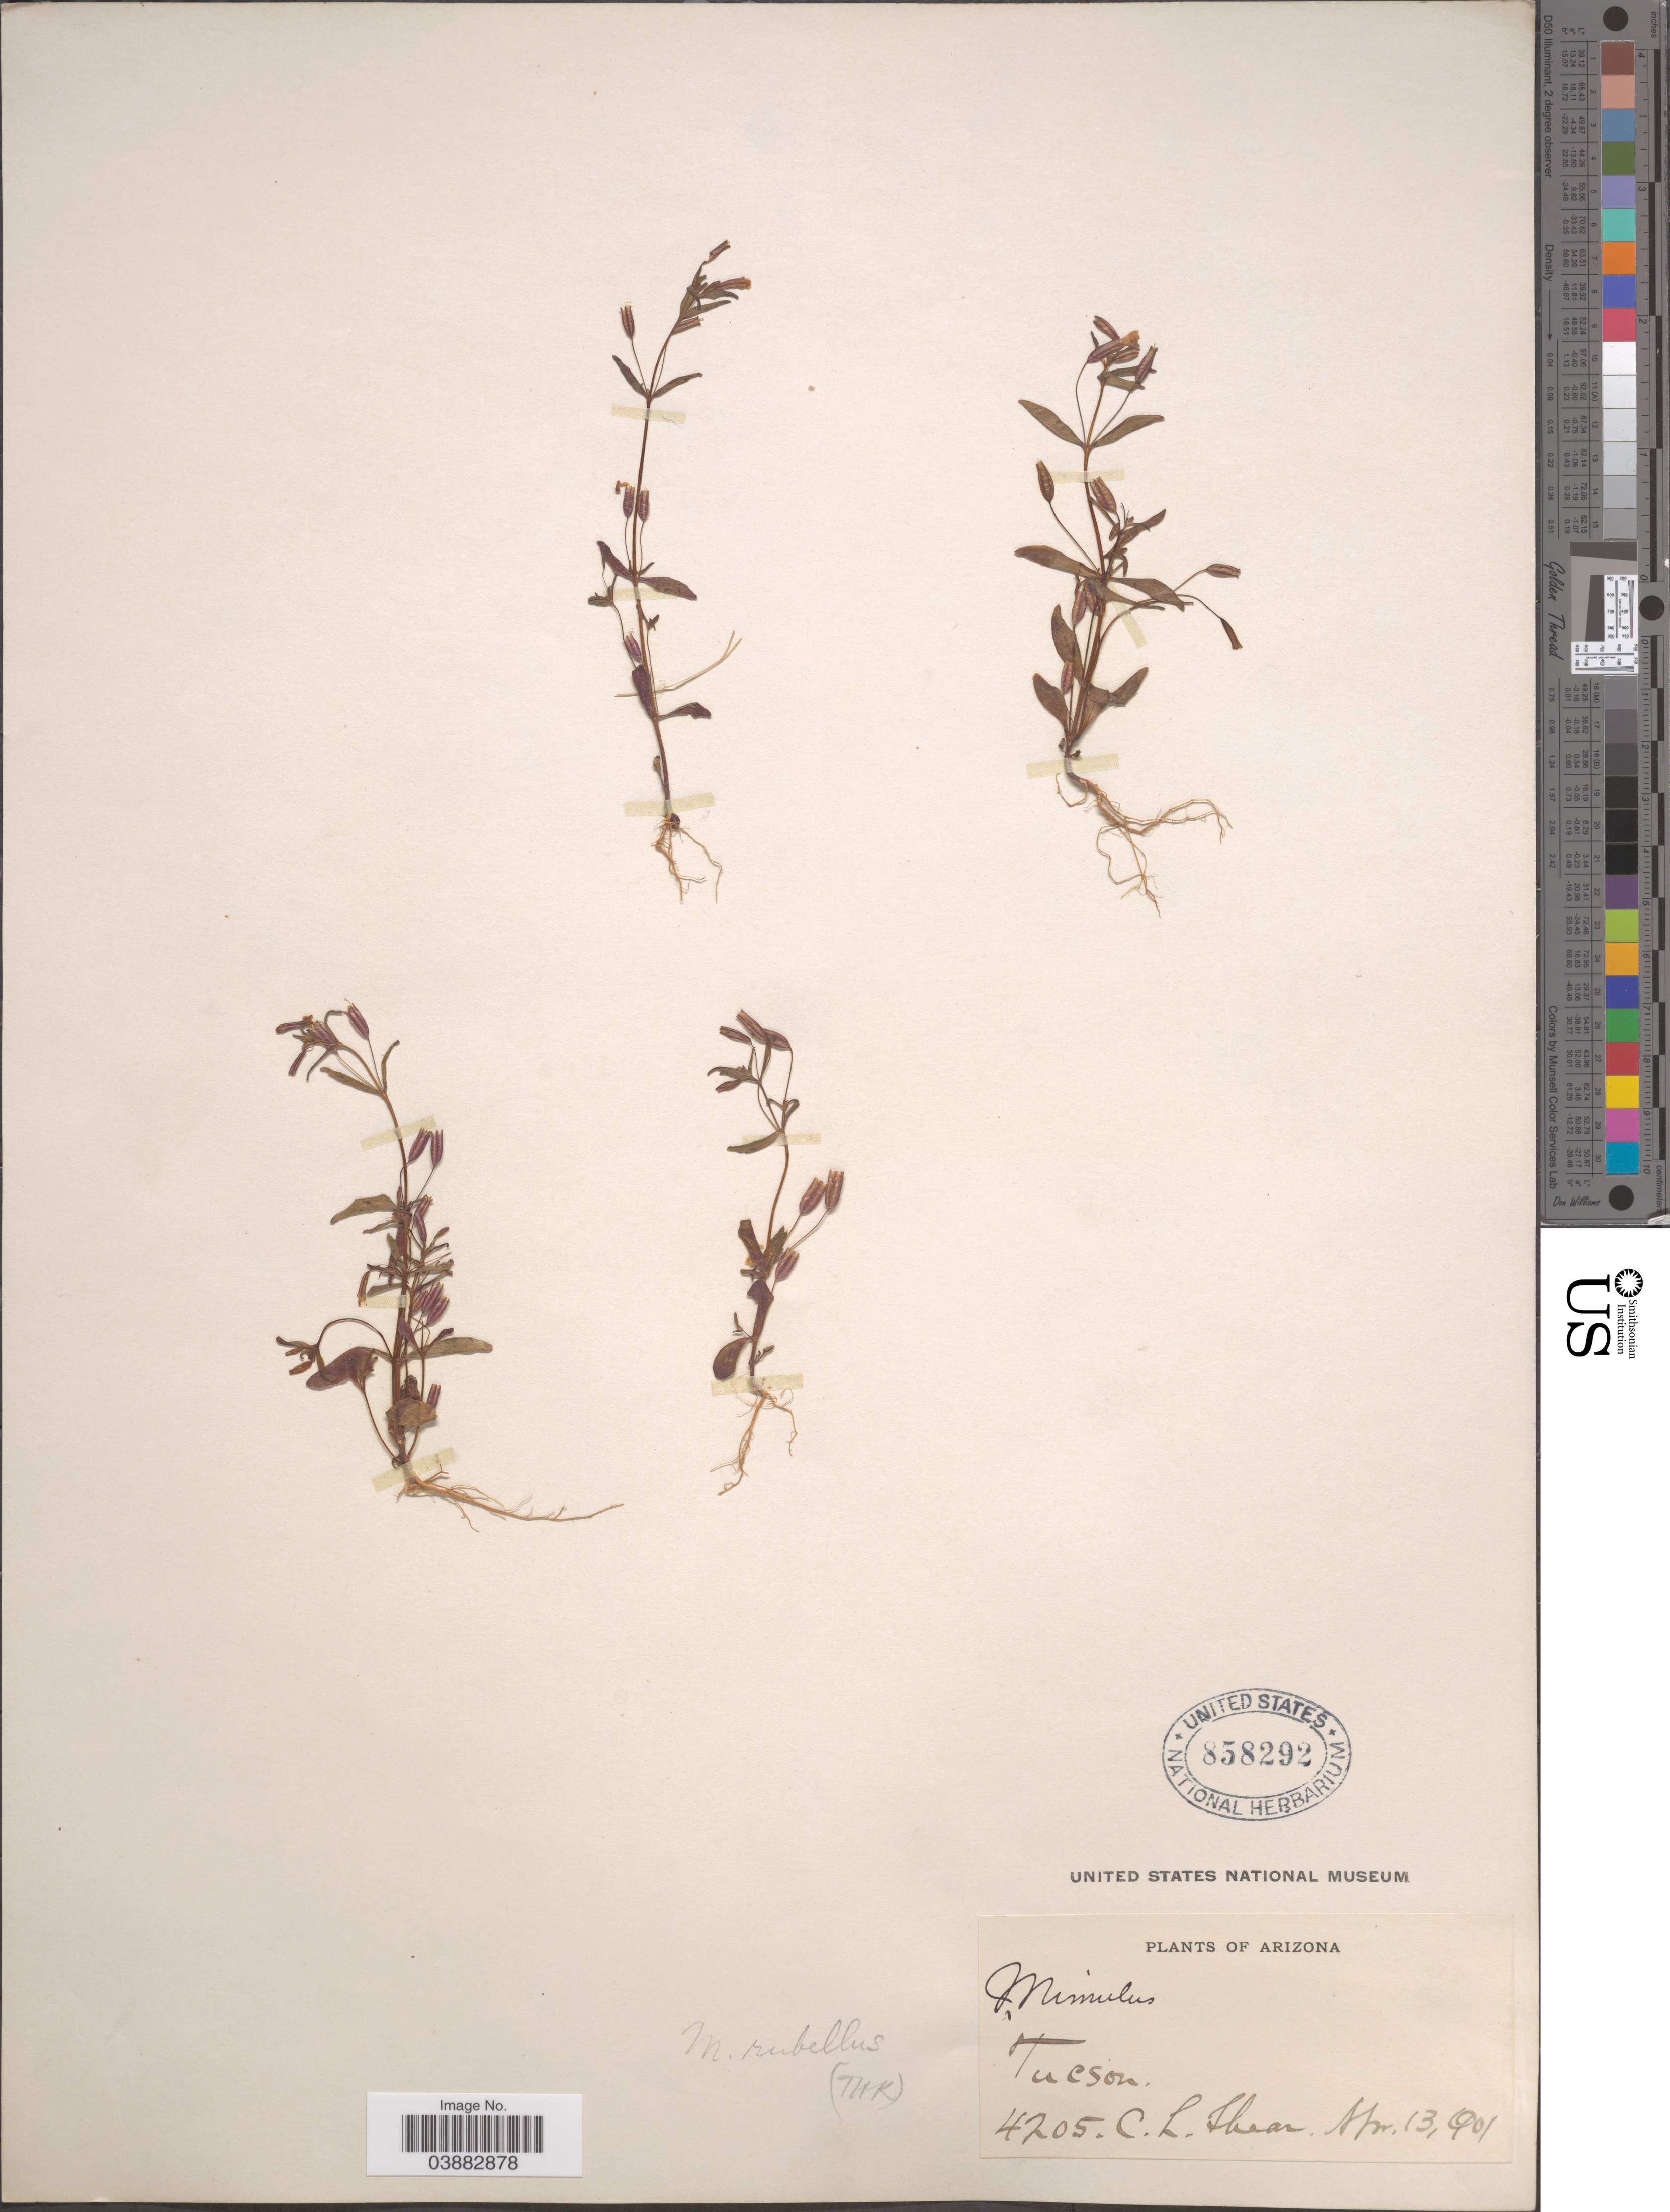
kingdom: Plantae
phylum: Tracheophyta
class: Magnoliopsida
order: Lamiales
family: Phrymaceae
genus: Mimulus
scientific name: Mimulus rubellus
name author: A. Gray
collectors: C. L. Shear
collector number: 4205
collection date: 1901-04-13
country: United States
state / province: Arizona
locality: Tucson.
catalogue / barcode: US 858292